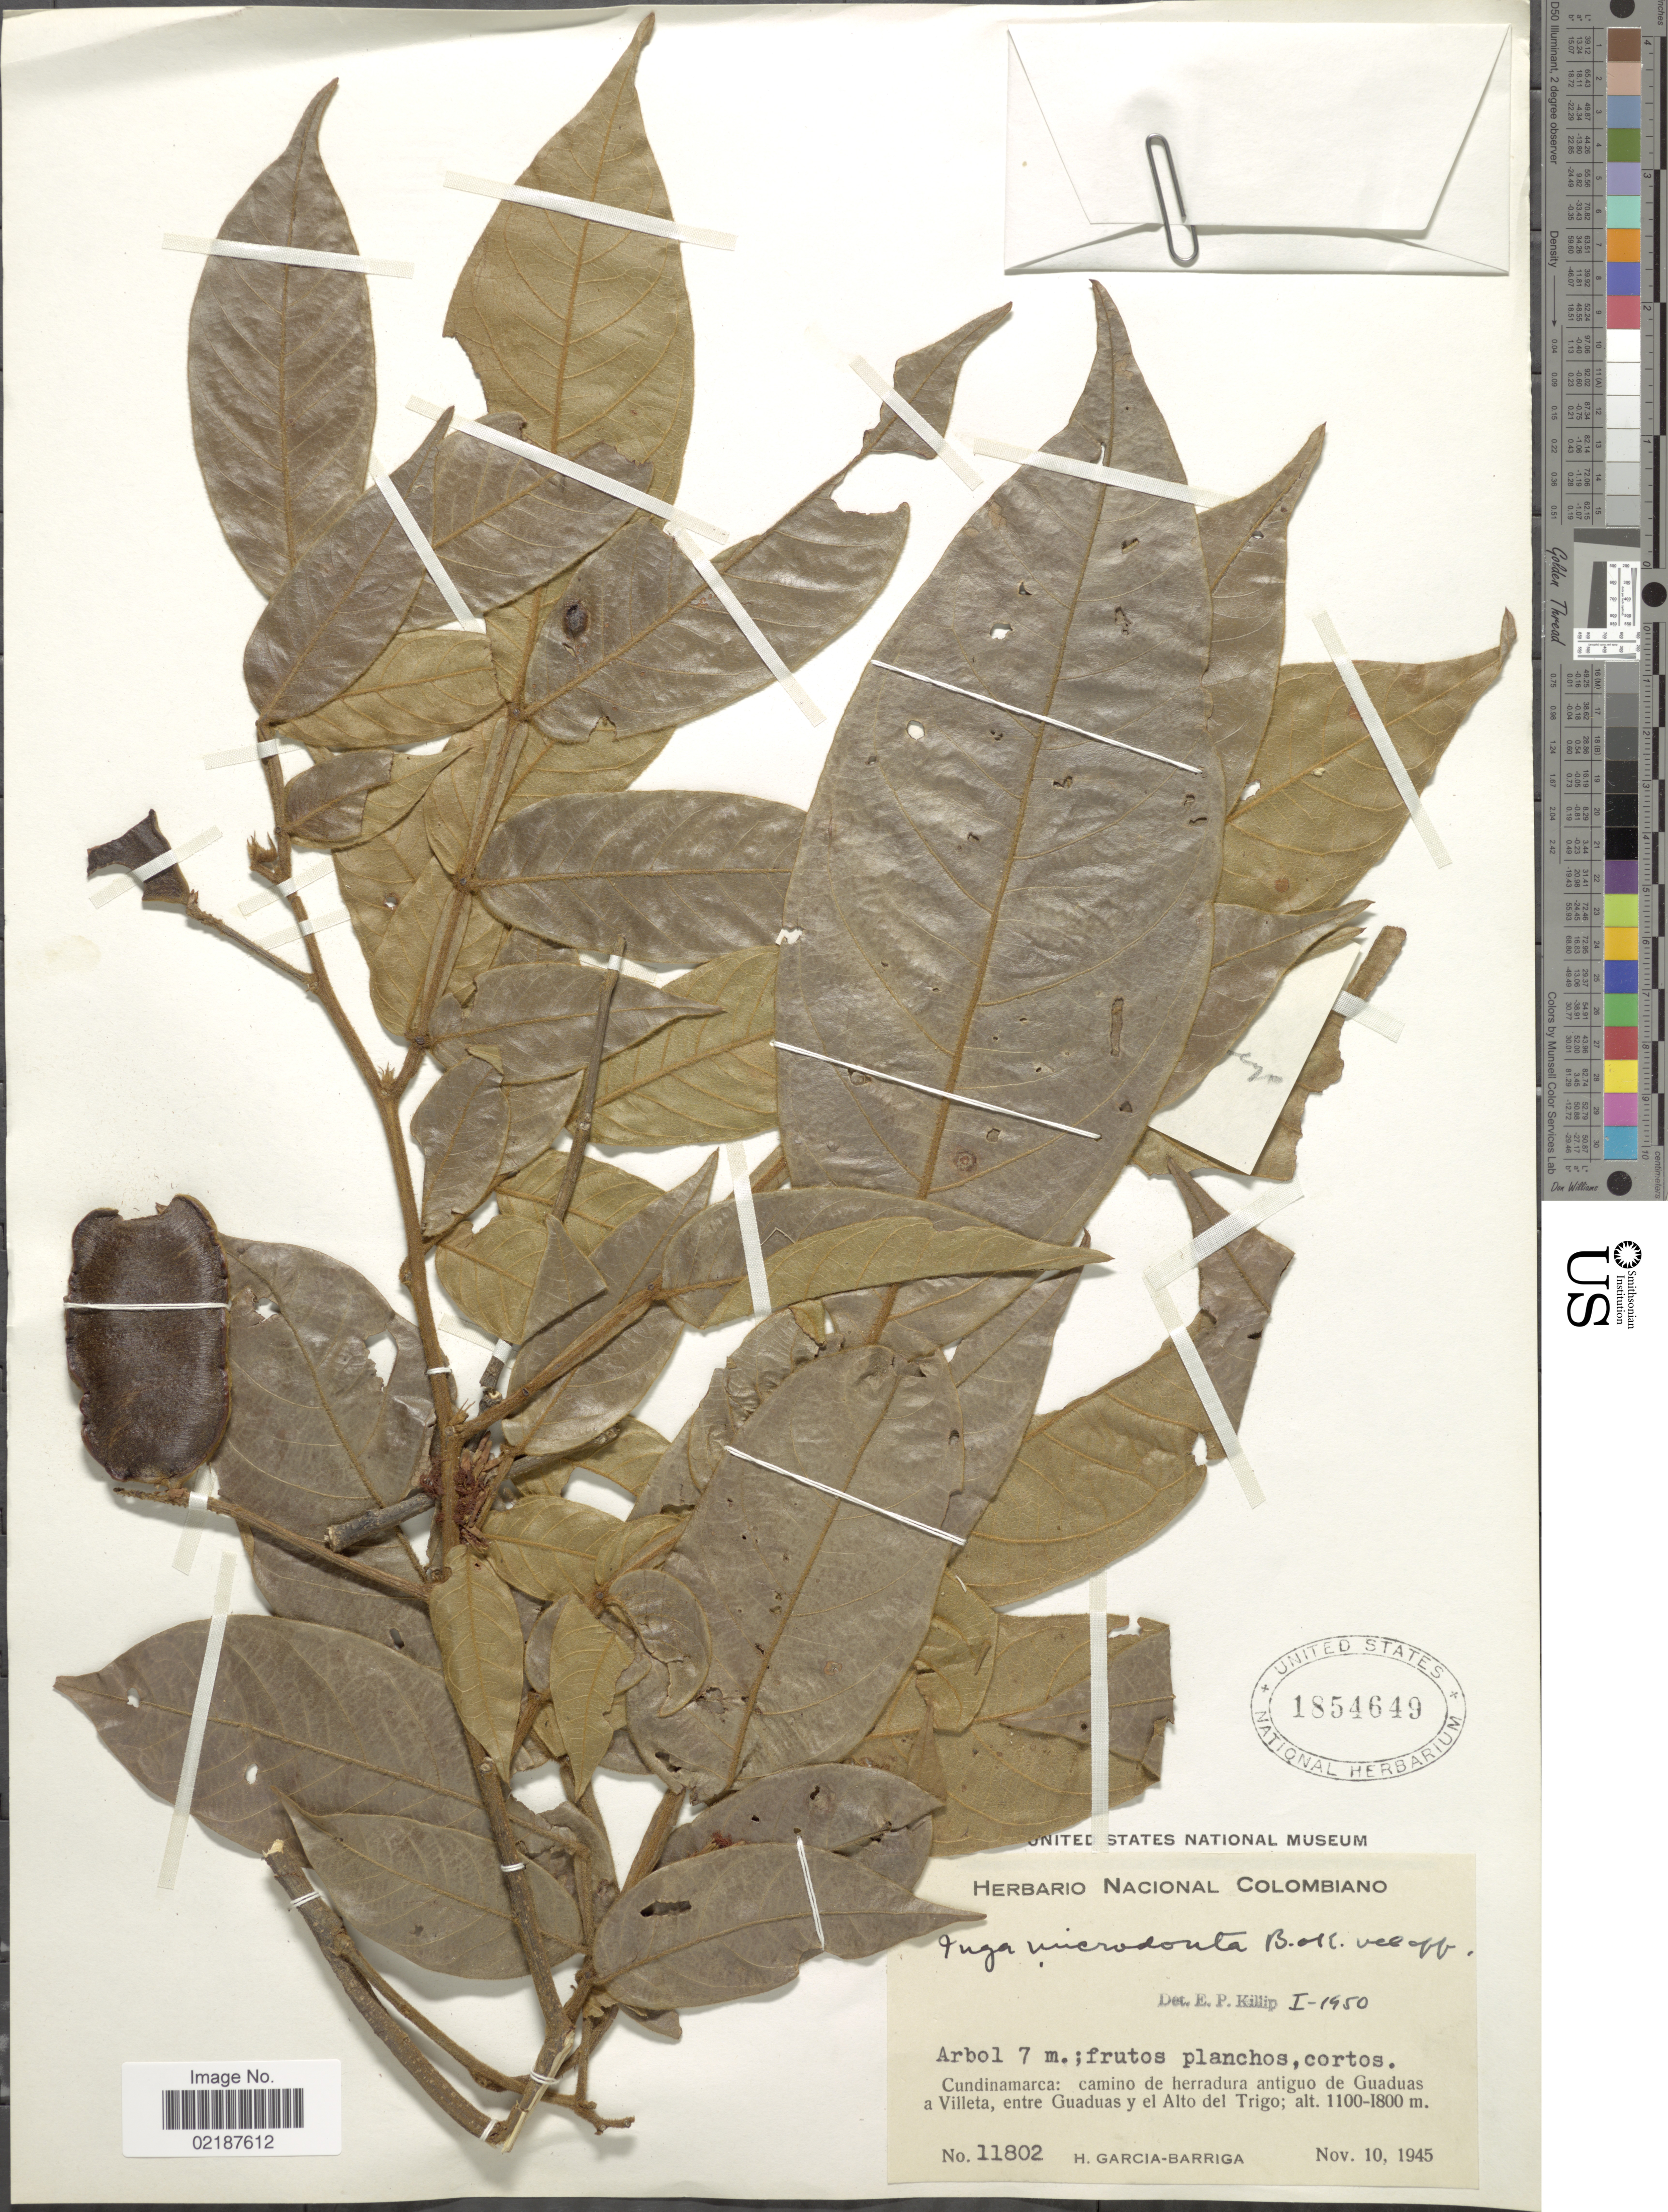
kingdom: Plantae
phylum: Tracheophyta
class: Magnoliopsida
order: Fabales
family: Fabaceae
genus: Inga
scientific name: Inga densiflora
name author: Benth.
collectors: H. García Barriga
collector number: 11802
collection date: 1945-11-10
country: Colombia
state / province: Cundinamarca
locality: Camino de herradura antiguo de Guaduas a Villeta, entre Guaduas y el Alto del Trigo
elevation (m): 1100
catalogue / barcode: US 1854649